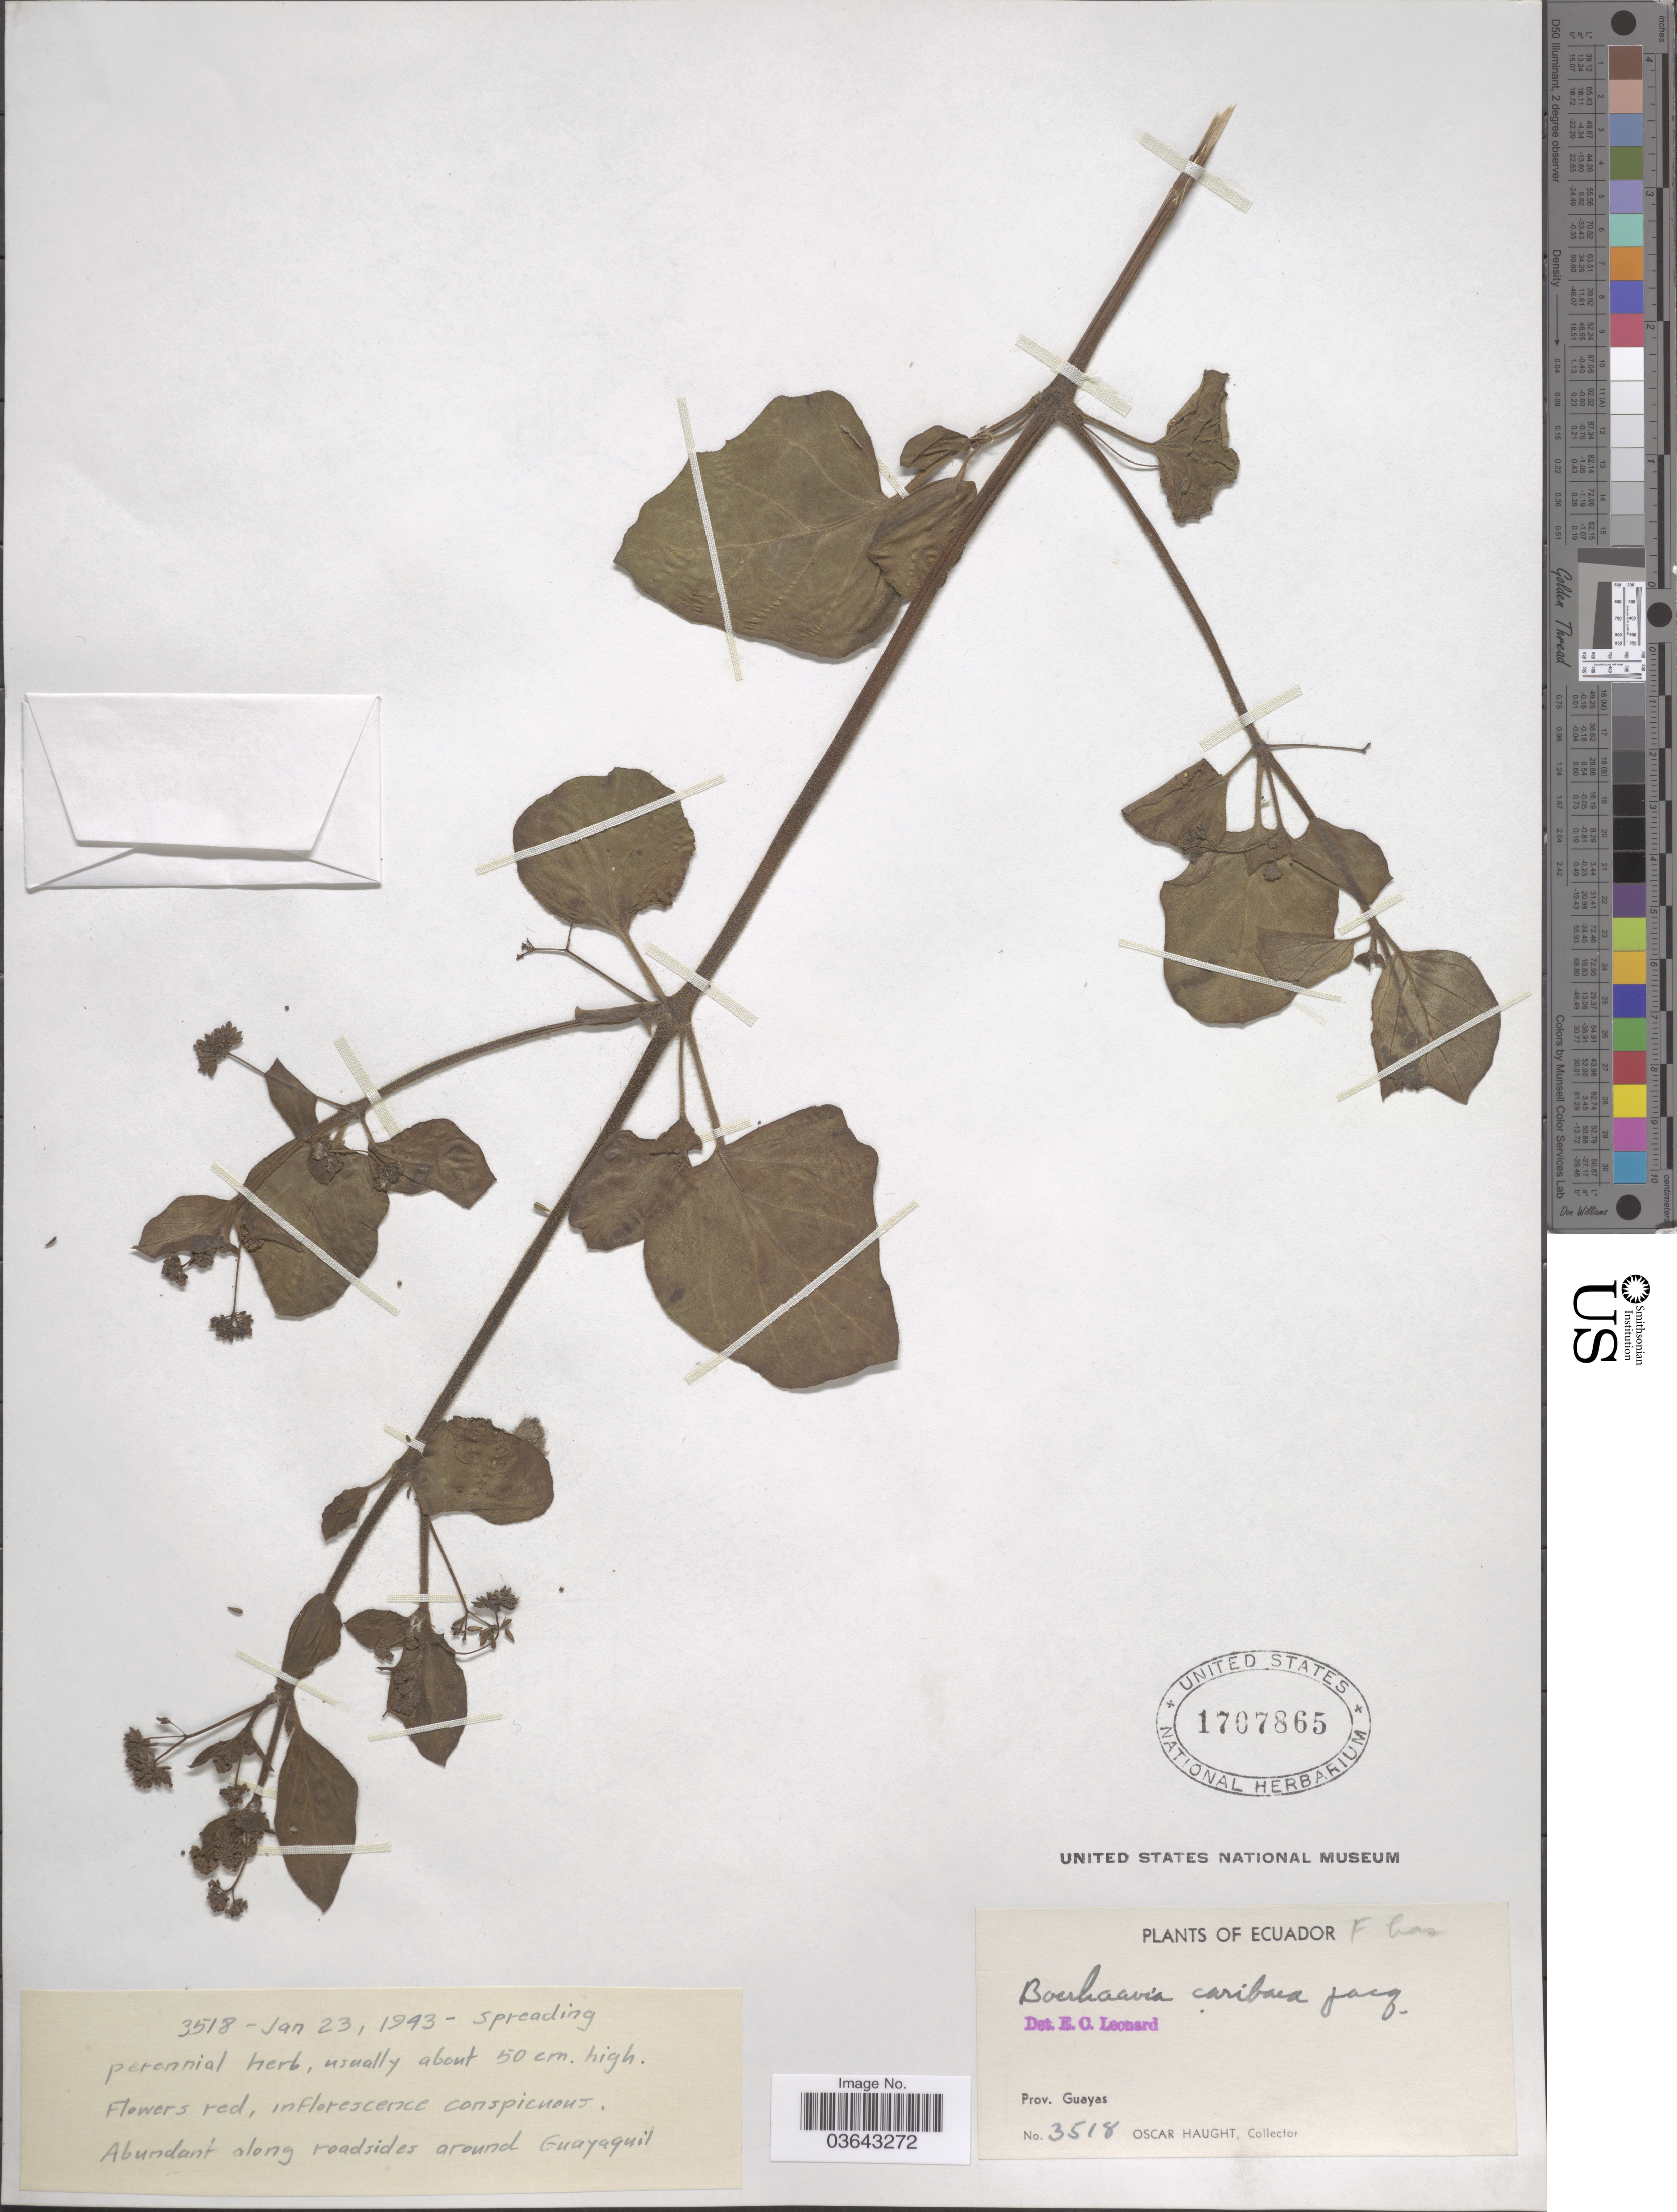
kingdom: Plantae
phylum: Tracheophyta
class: Magnoliopsida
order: Caryophyllales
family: Nyctaginaceae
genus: Boerhavia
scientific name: Boerhavia diffusa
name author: L.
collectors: O. Haught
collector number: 3518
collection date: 1943-01-23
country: Ecuador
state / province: Guayas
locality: Along roadsides around Guayaquil.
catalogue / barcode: US 1707865